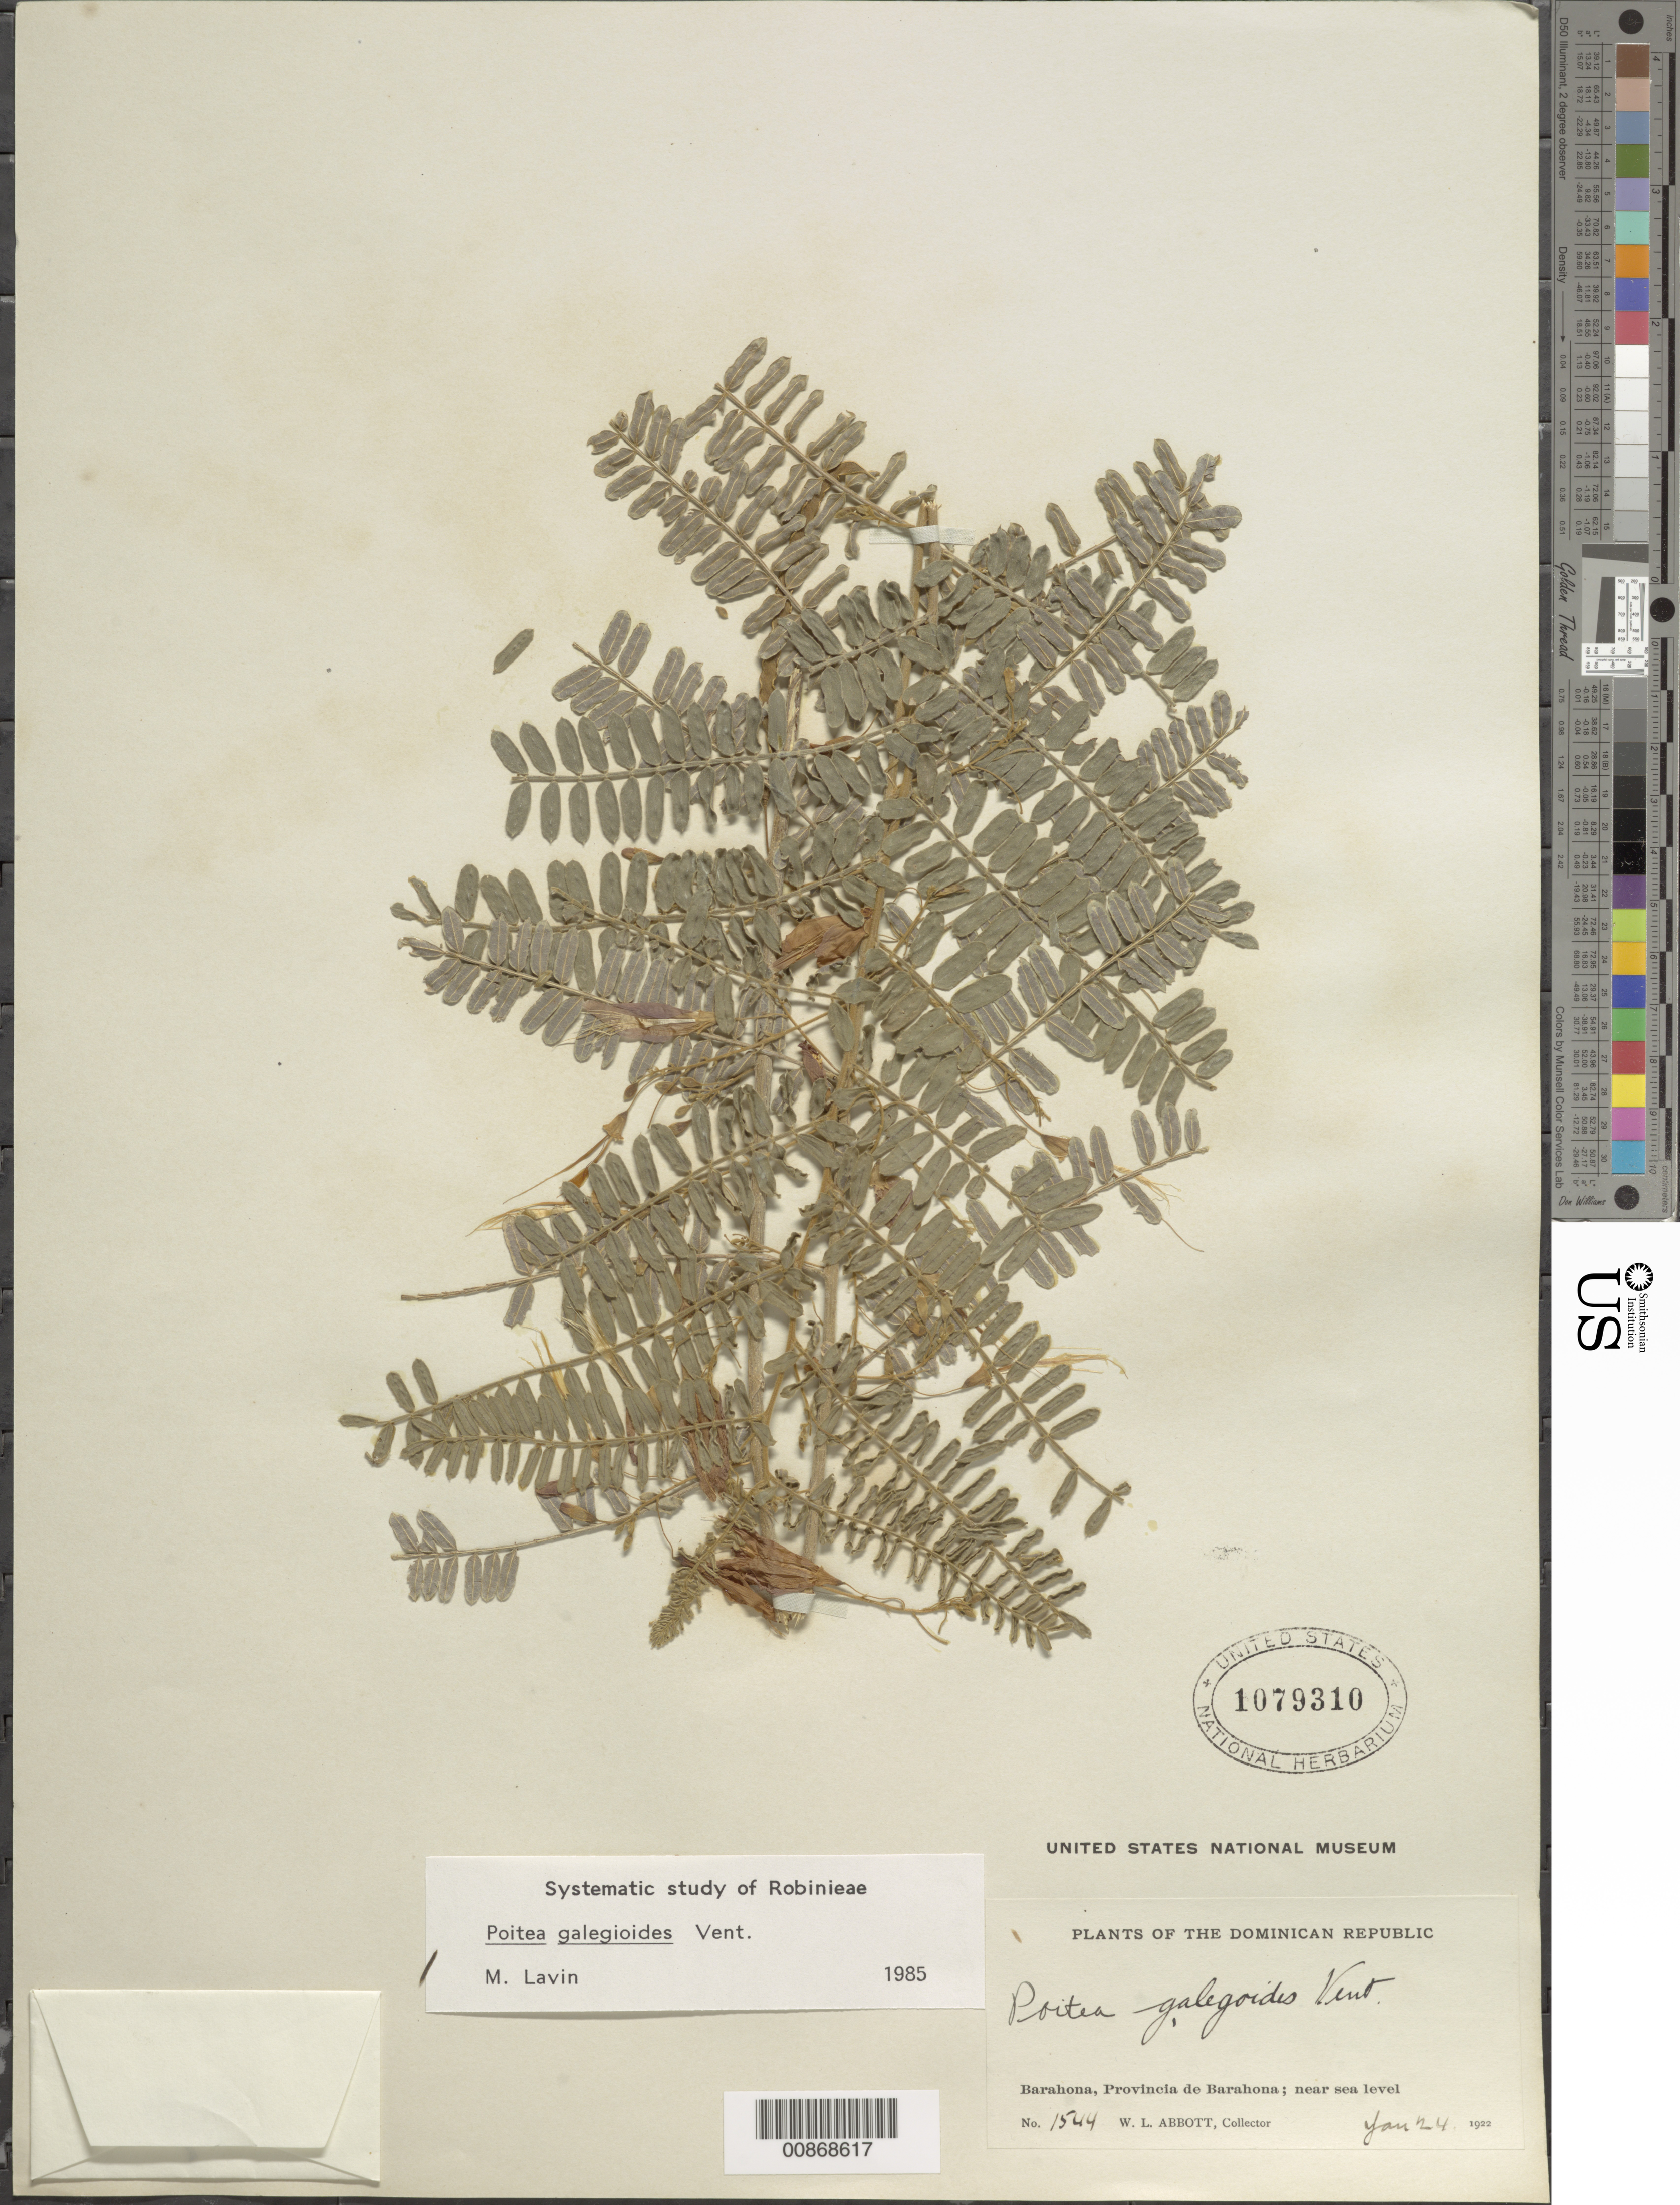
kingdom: Plantae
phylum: Tracheophyta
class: Magnoliopsida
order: Fabales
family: Fabaceae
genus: Poitea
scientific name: Poitea galegoides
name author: Vent.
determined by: Lavin, M.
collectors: W. L. Abbott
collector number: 1544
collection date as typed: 24 Jan 1922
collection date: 1922-01-24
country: Dominican Republic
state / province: Barahona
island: Hispaniola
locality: Barahona.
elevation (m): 0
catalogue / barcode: US 1079310